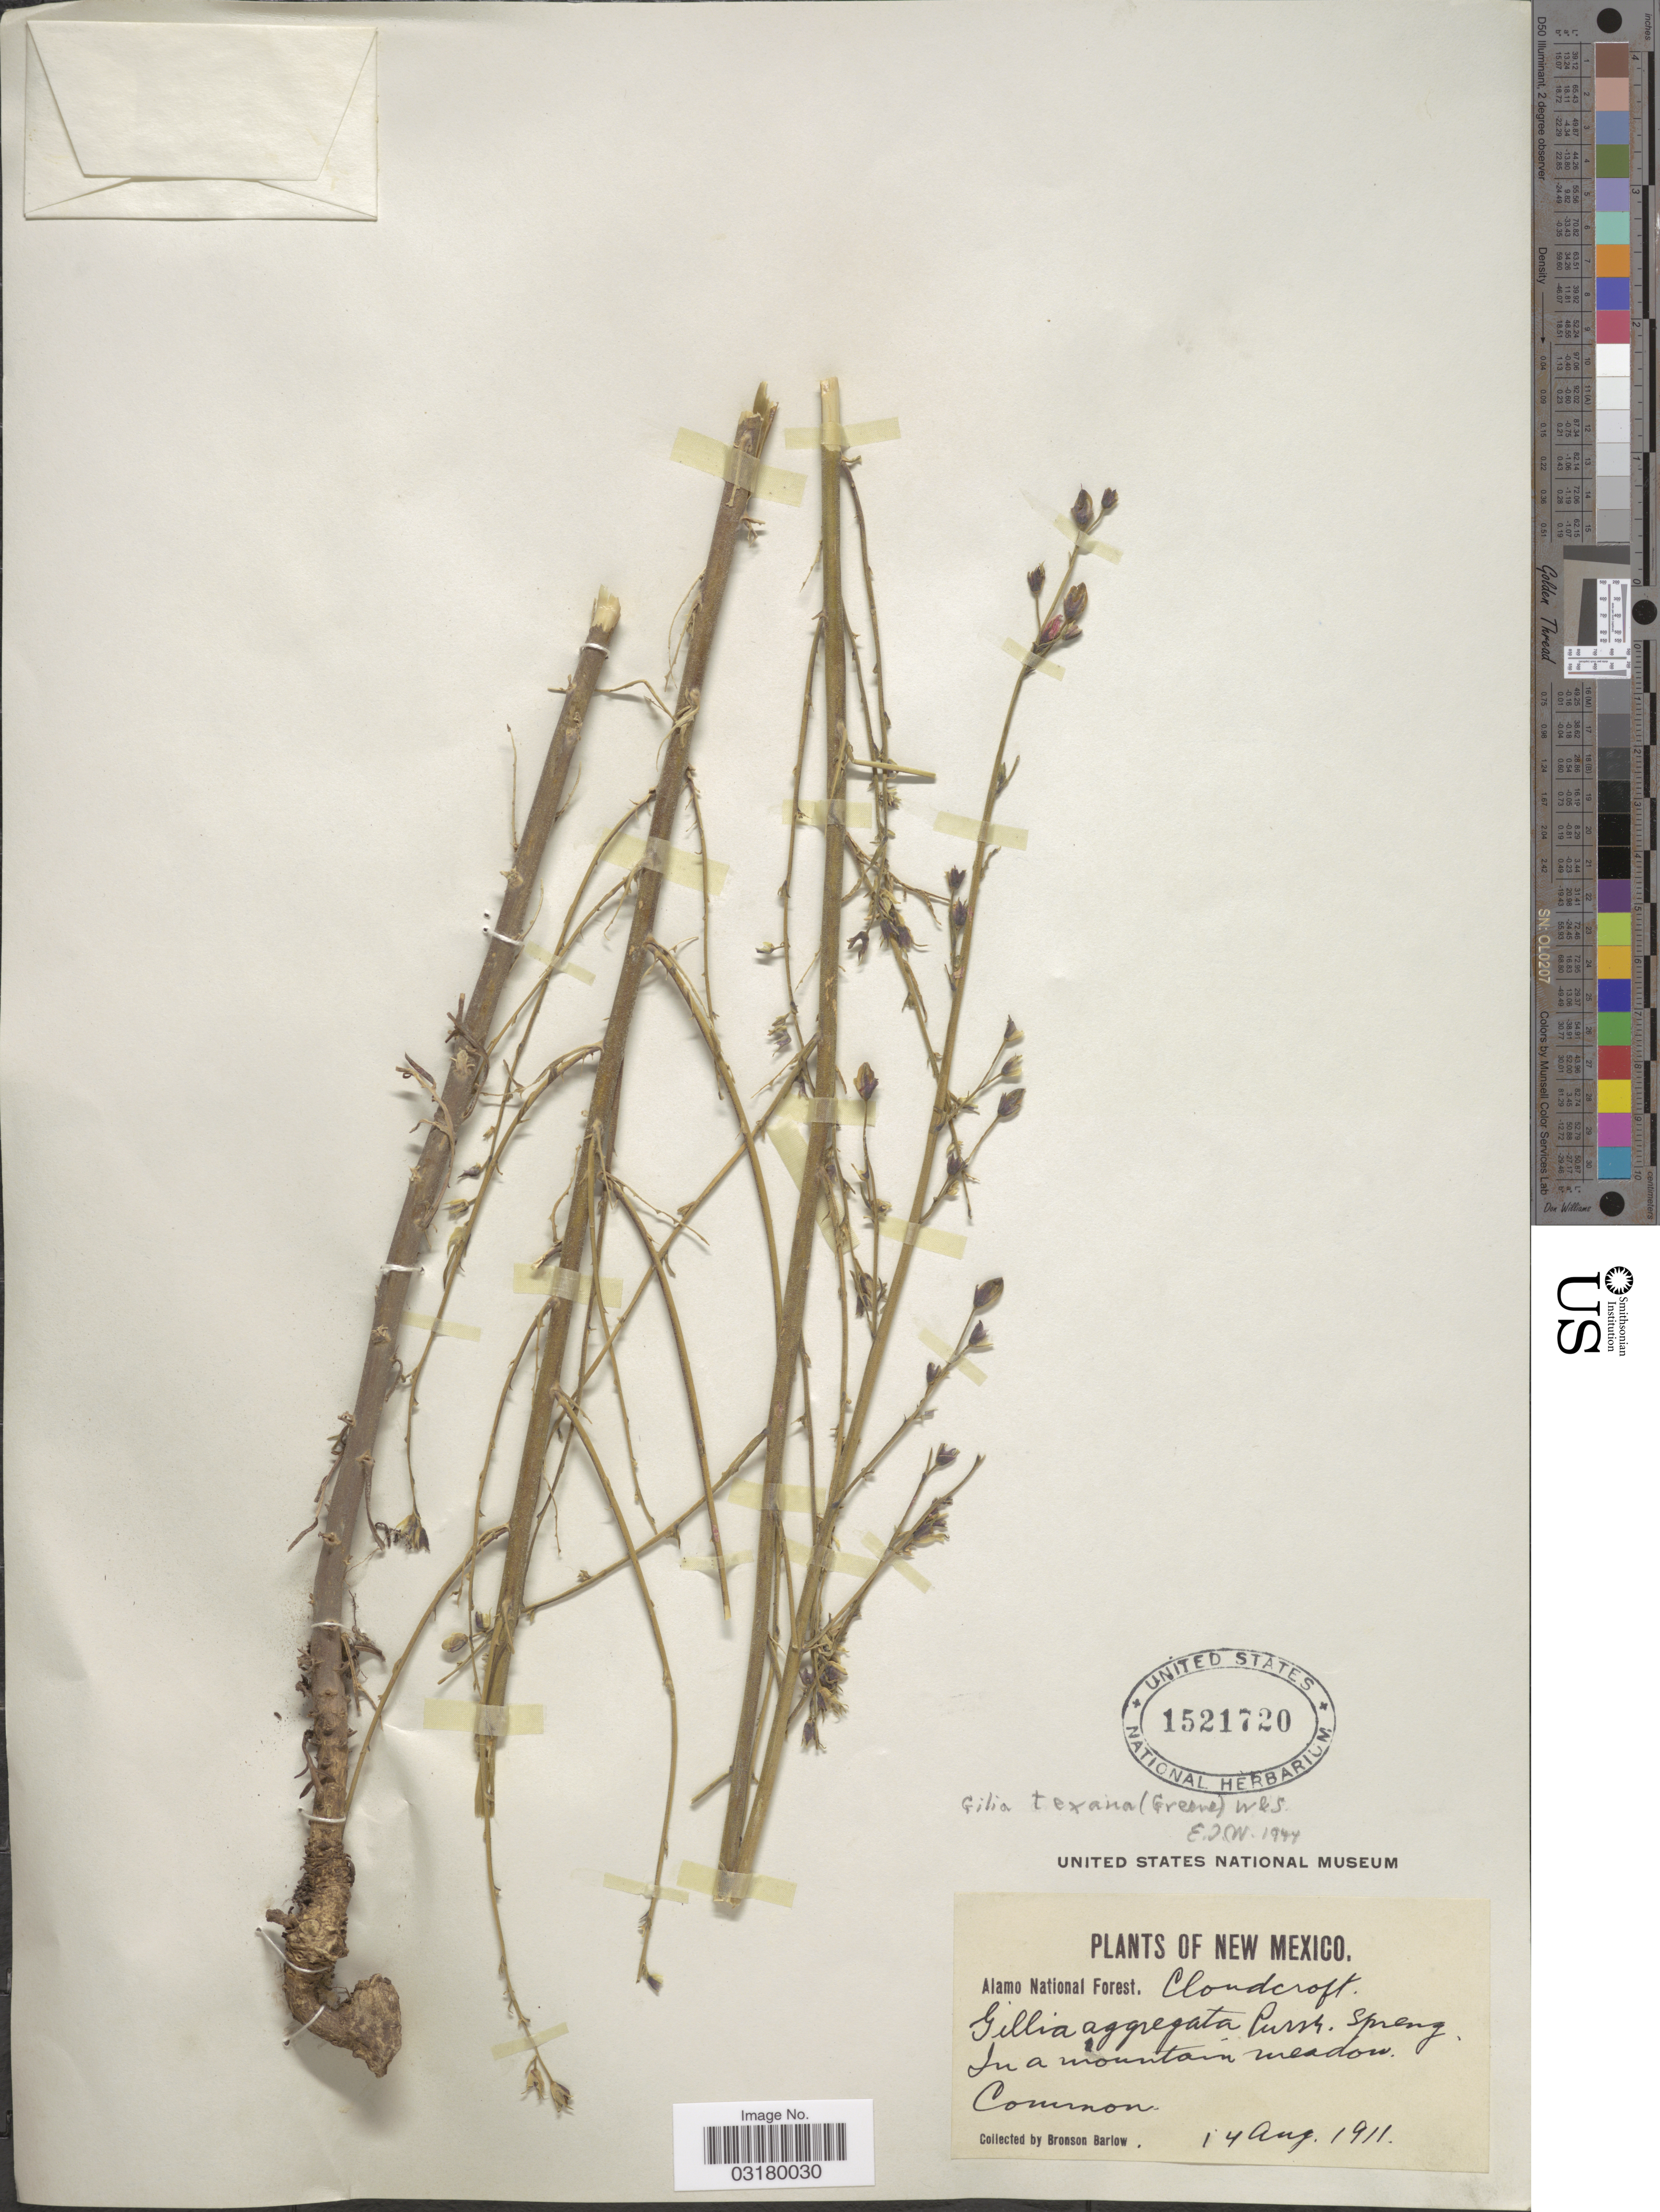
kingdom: Plantae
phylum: Tracheophyta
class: Magnoliopsida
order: Ericales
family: Polemoniaceae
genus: Ipomopsis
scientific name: Ipomopsis aggregata subsp. formosissima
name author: (Greene) Wherry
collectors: Barlow, B.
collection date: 1911-08-14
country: United States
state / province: New Mexico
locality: Alamo National Forest. Cloudcroft.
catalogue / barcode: US 1521720